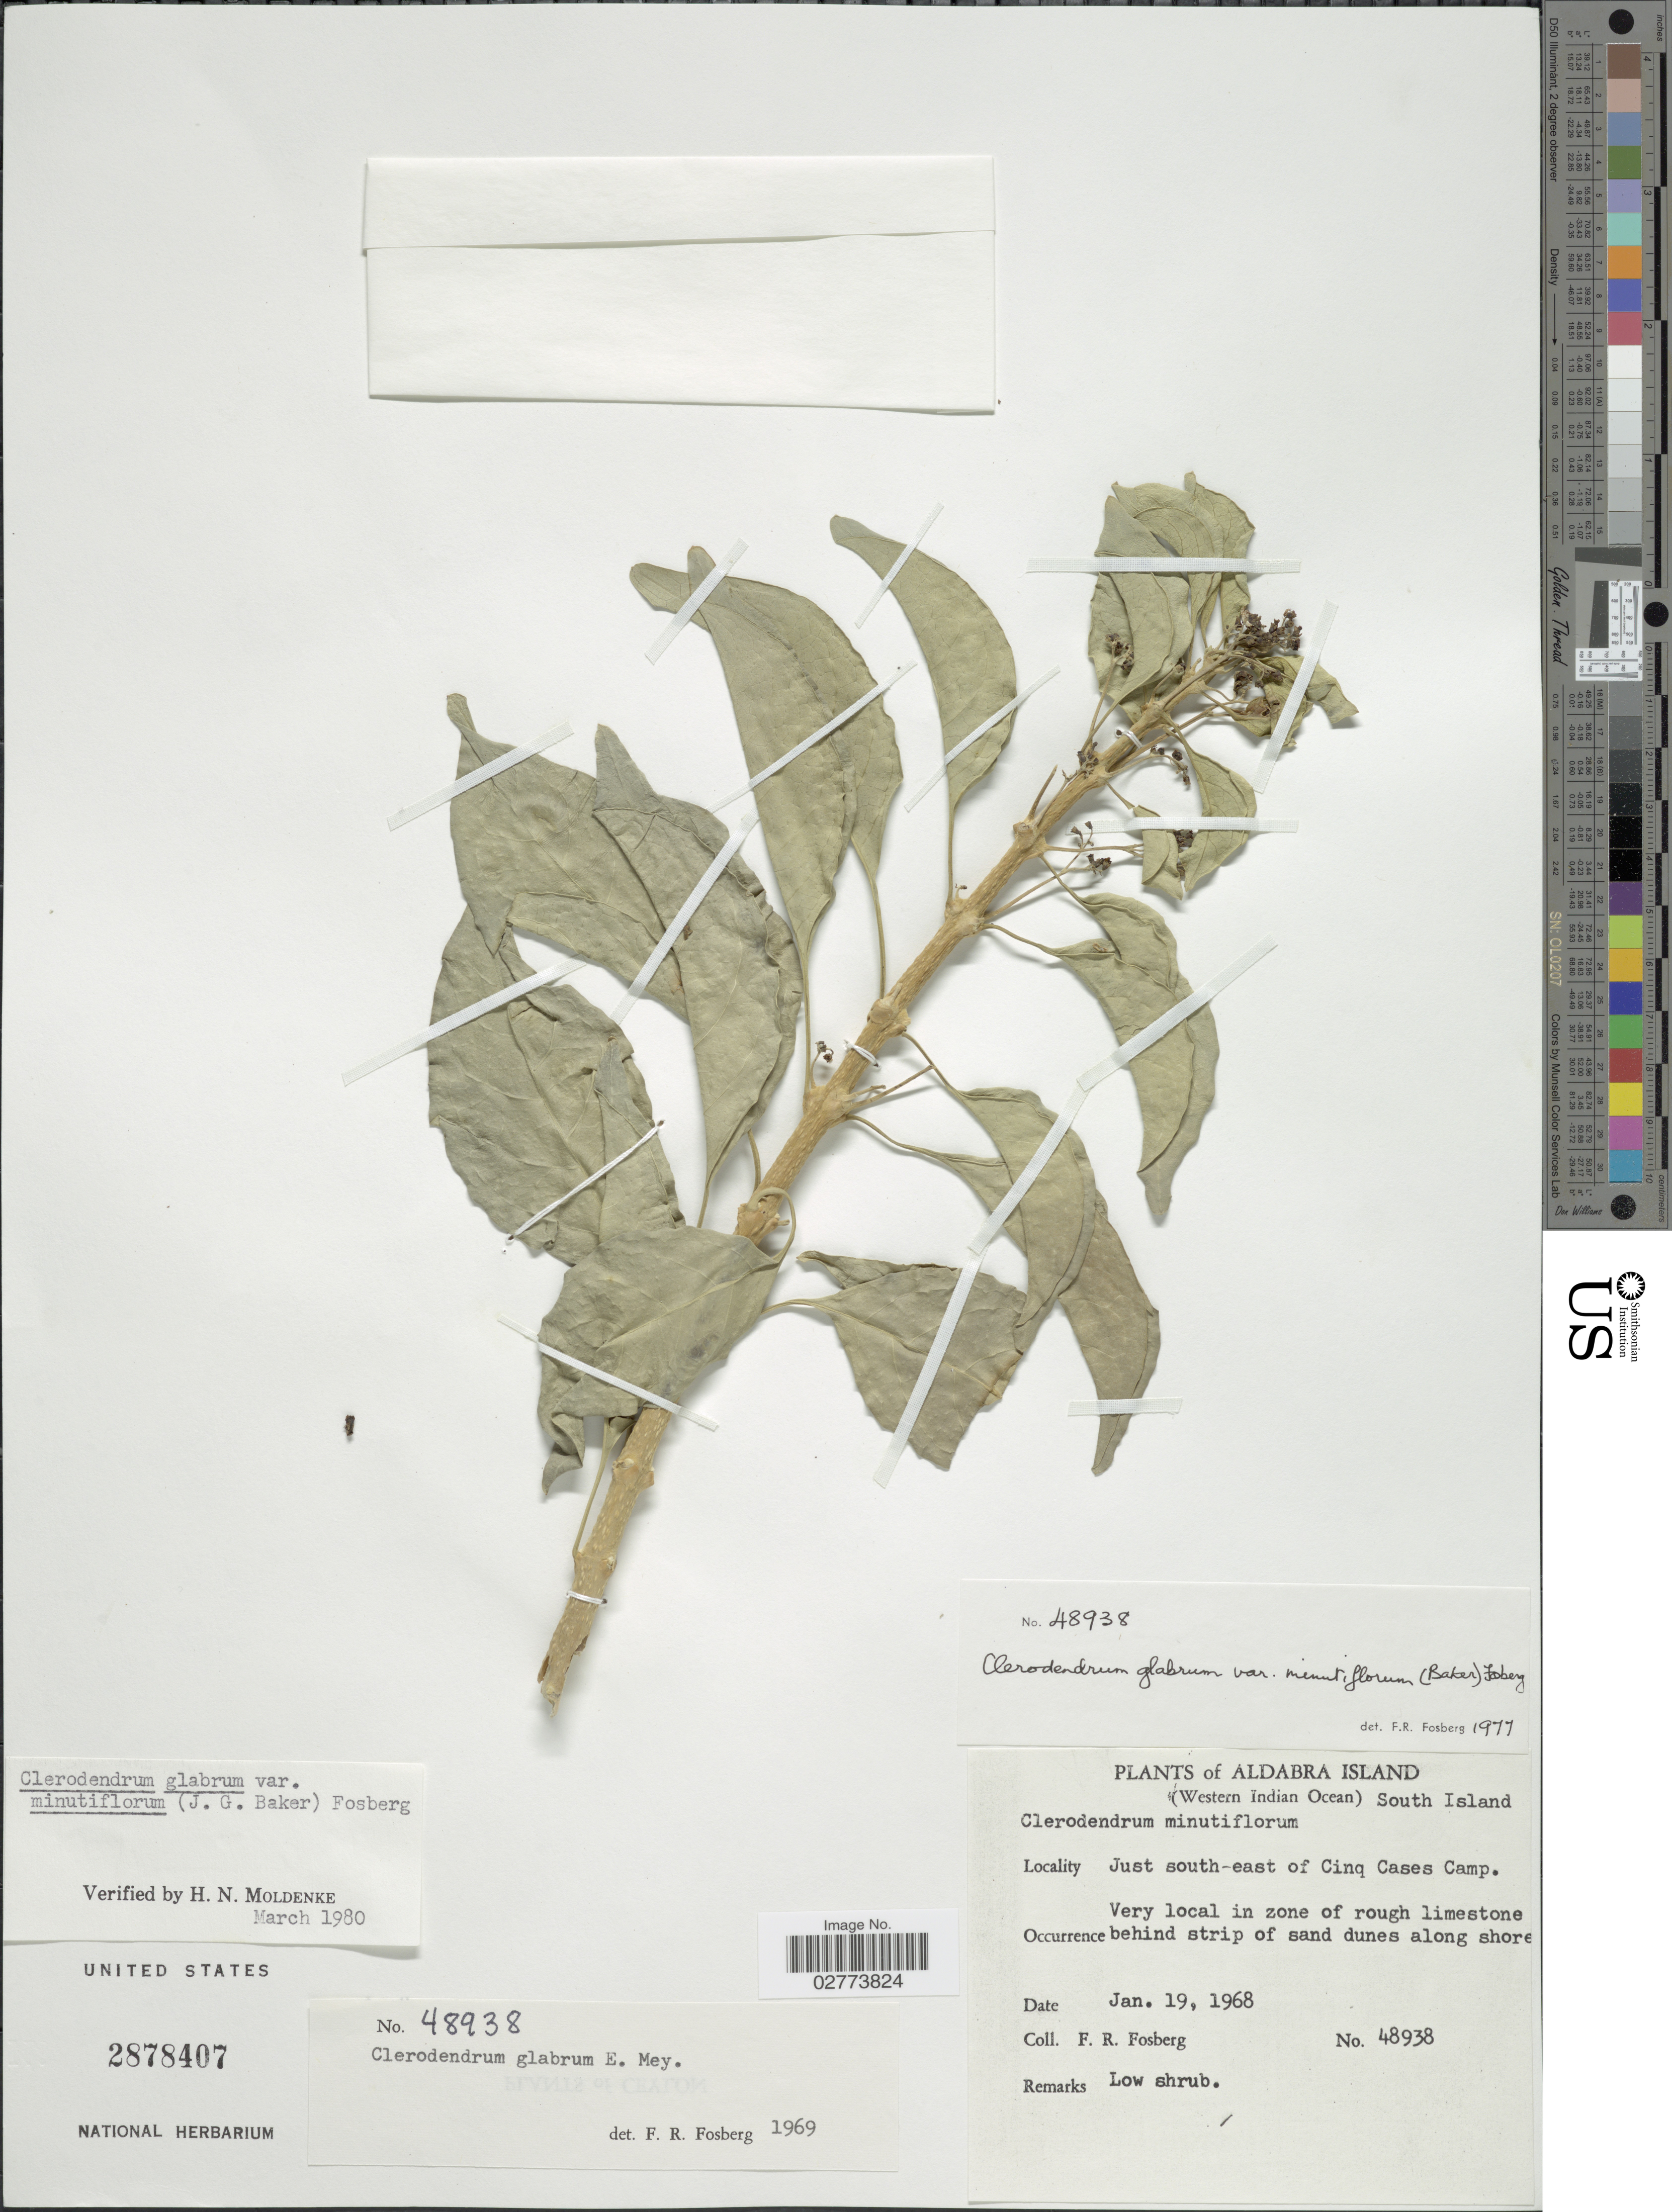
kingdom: Plantae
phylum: Tracheophyta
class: Magnoliopsida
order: Lamiales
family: Lamiaceae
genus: Clerodendrum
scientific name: Clerodendrum glabrum var. minutiflorum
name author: (Baker) Fosberg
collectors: F. R. Fosberg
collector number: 48938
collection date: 1968-01-19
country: Seychelles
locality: Aldabra Island (Western Indian Ocean) South Island, Just south-east of Cinq Cases Camp.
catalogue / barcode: US 2878407